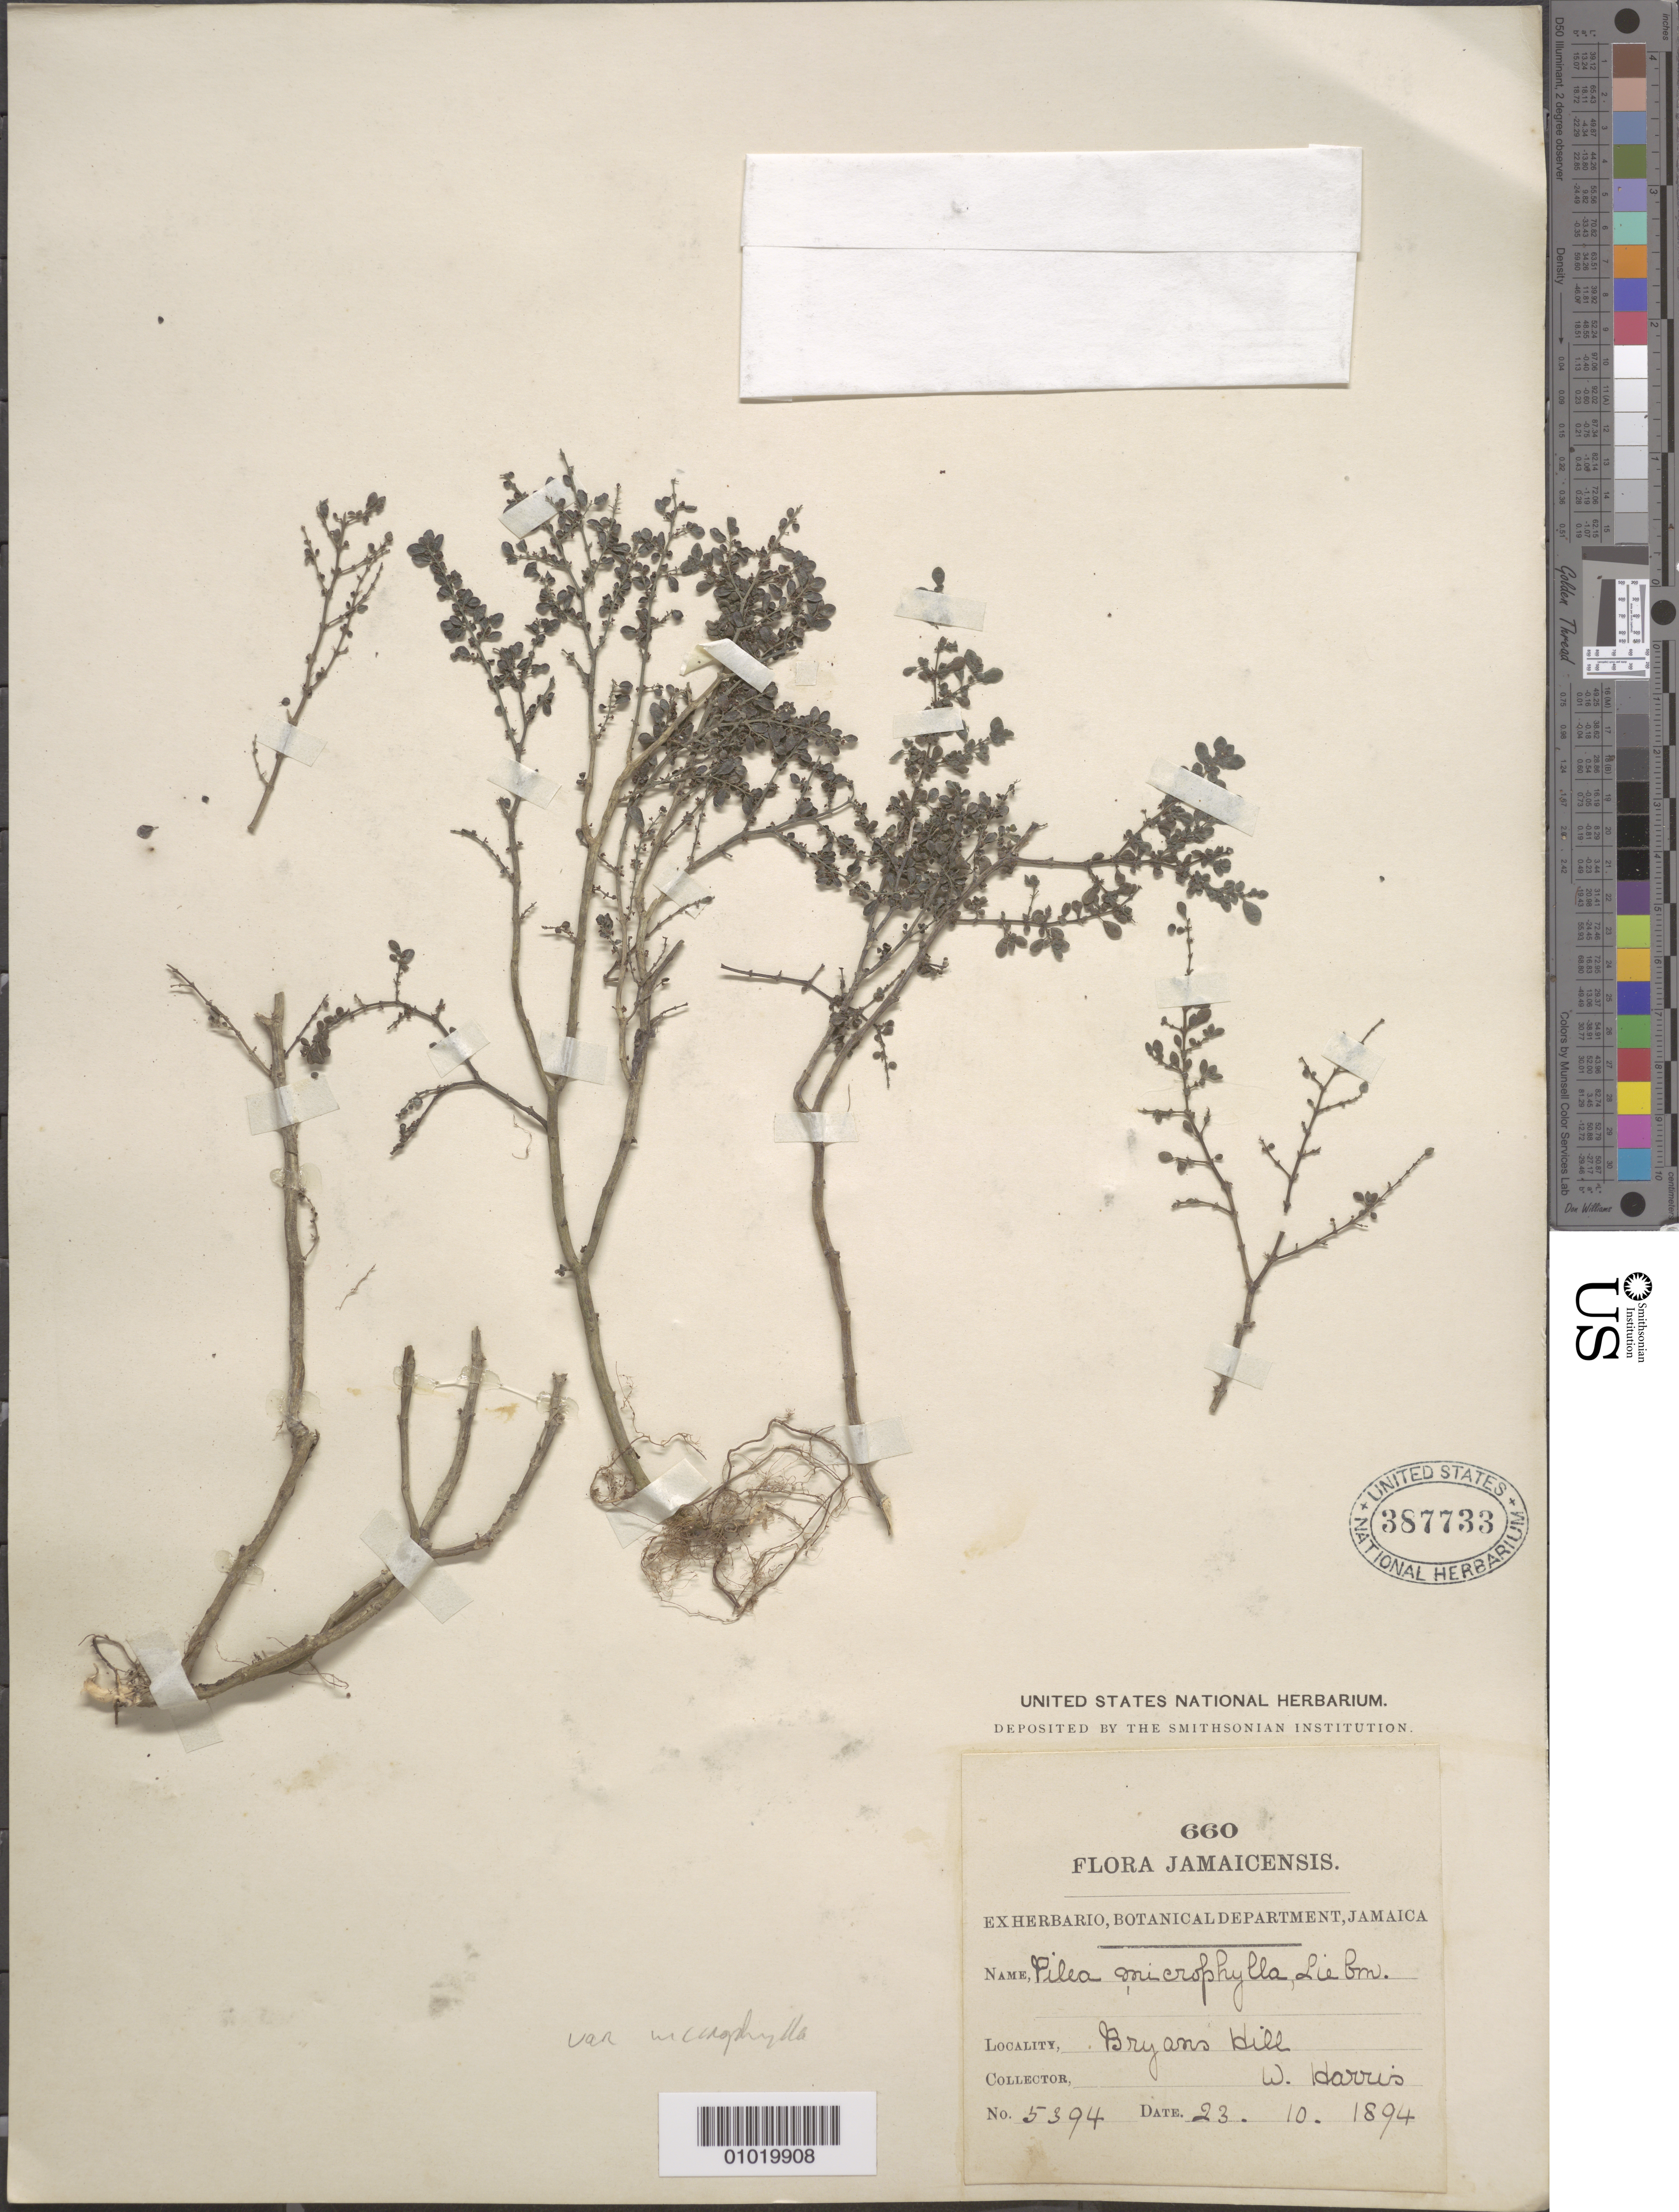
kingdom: Plantae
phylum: Tracheophyta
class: Magnoliopsida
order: Rosales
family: Urticaceae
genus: Pilea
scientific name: Pilea microphylla var. microphylla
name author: (L.) Liebm.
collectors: W. Harris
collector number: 5394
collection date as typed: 23 Oct 1894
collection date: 1894-10-23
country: Jamaica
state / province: Trelawny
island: Jamaica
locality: Bryan's Hill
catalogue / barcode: US 387733